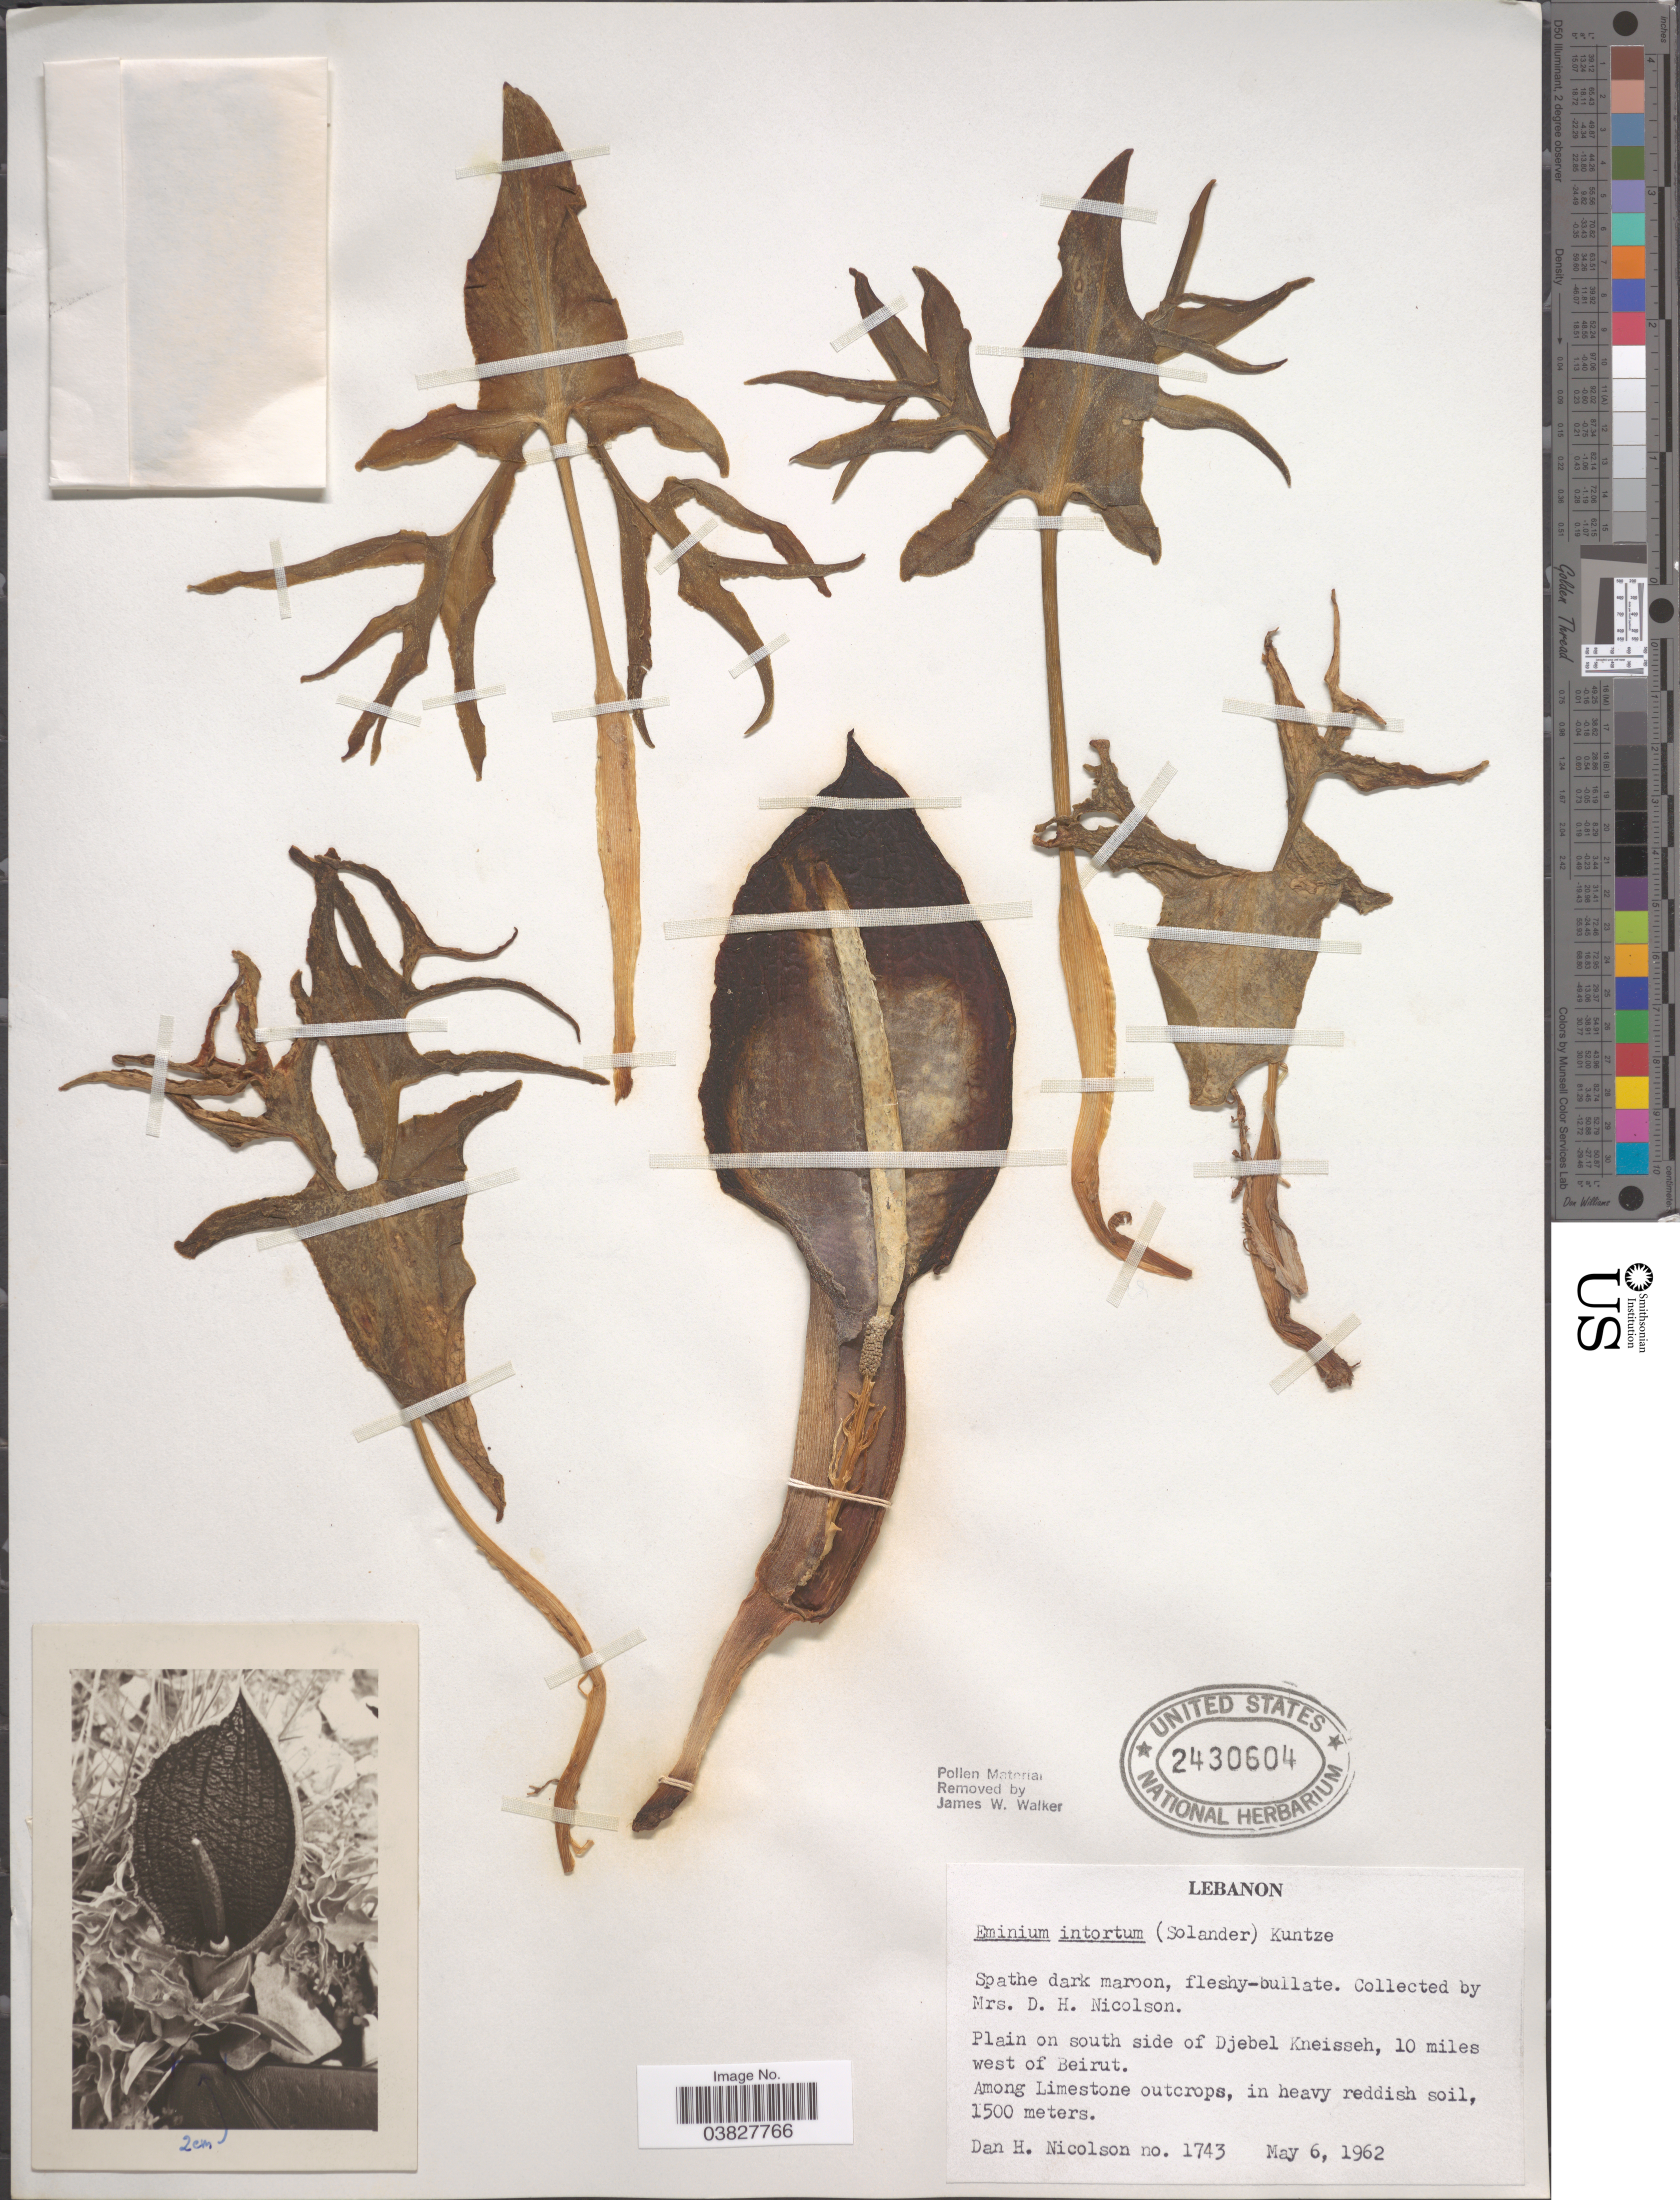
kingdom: Plantae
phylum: Tracheophyta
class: Liliopsida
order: Alismatales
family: Araceae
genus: Eminium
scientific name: Eminium intortum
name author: (Banks & Sol.) Kuntze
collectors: A. C. Nicolson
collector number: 1743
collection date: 1962-05-06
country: Lebanon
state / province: Beyrouth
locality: Plain on south side of Djebel Kneisseh, 10 miles west of Beirut.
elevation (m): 1500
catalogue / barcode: US 2430604